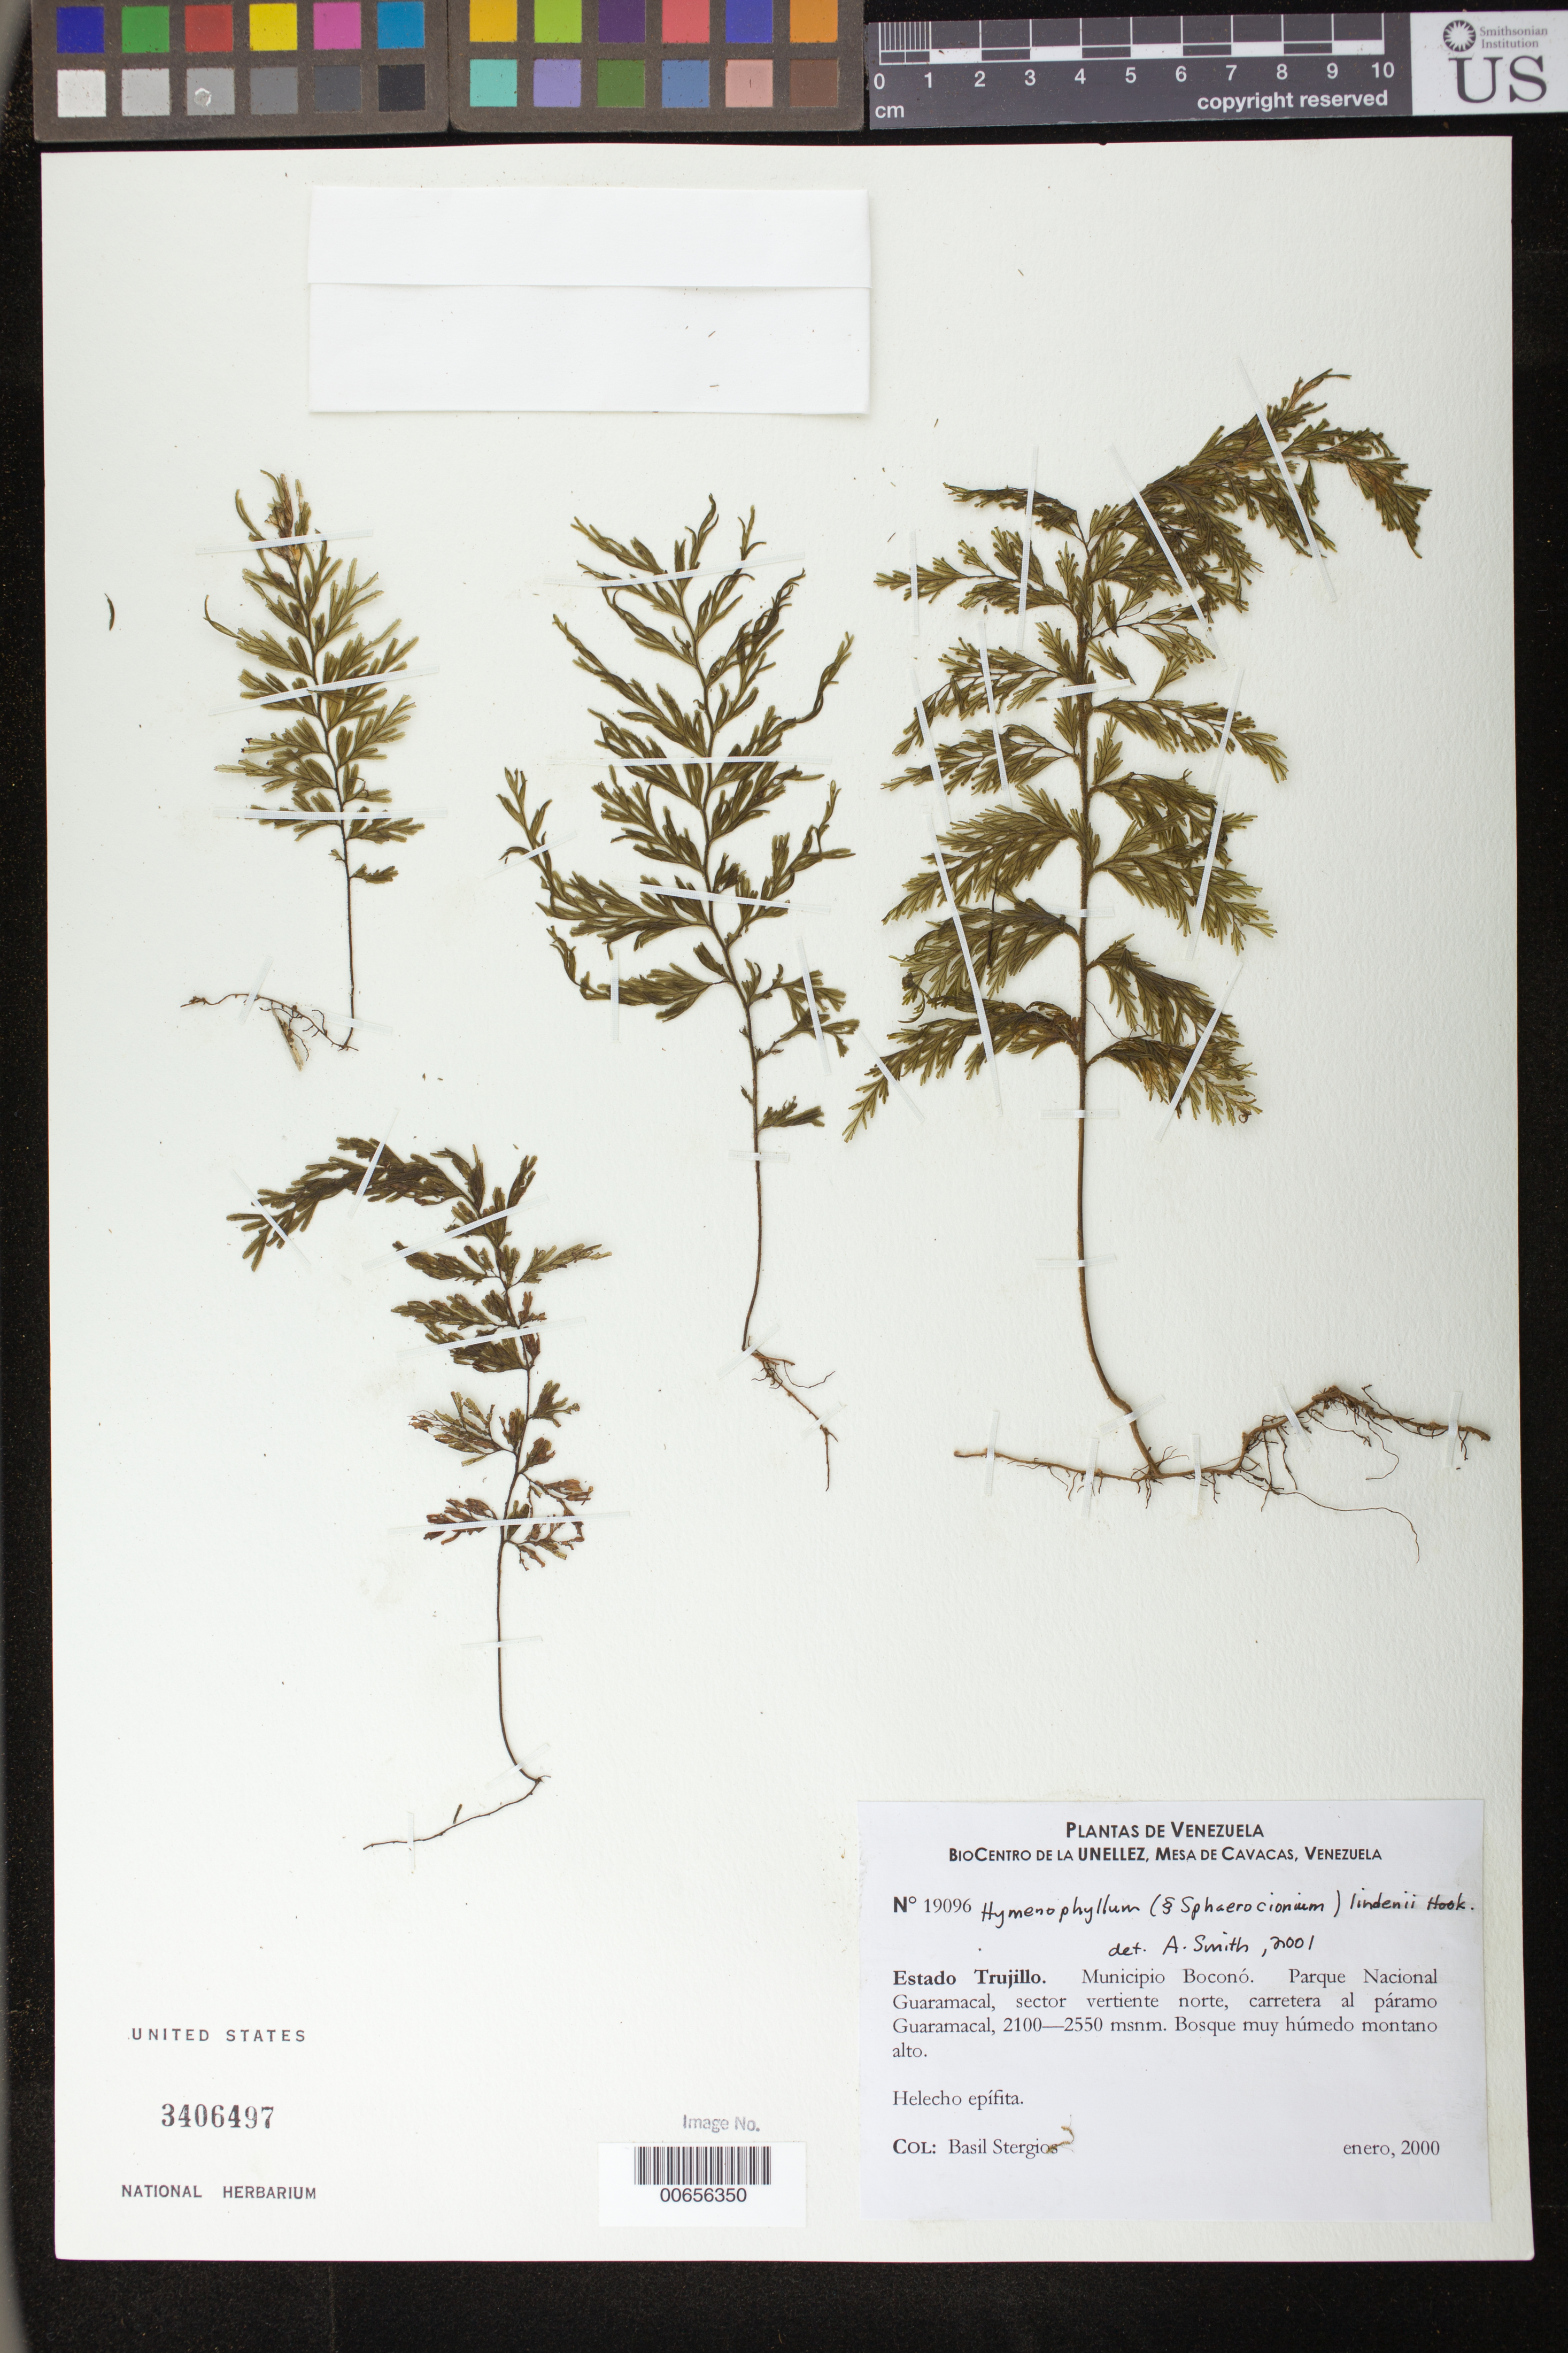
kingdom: Plantae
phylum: Tracheophyta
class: Polypodiopsida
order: Hymenophyllales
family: Hymenophyllaceae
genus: Hymenophyllum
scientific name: Hymenophyllum lindenii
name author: Hook.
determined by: Smith, Alan R., (UC)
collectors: B. G. Stergios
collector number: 19096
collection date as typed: Jan 2000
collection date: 2000-01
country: Venezuela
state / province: Trujillo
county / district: Boconó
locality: Parque Nacional Guaramacal, vertiente N, carretera al páramo Guaramacal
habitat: Bosque muy húmedo montano alto.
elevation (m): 2100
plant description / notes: PORT, US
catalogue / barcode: US 3406497